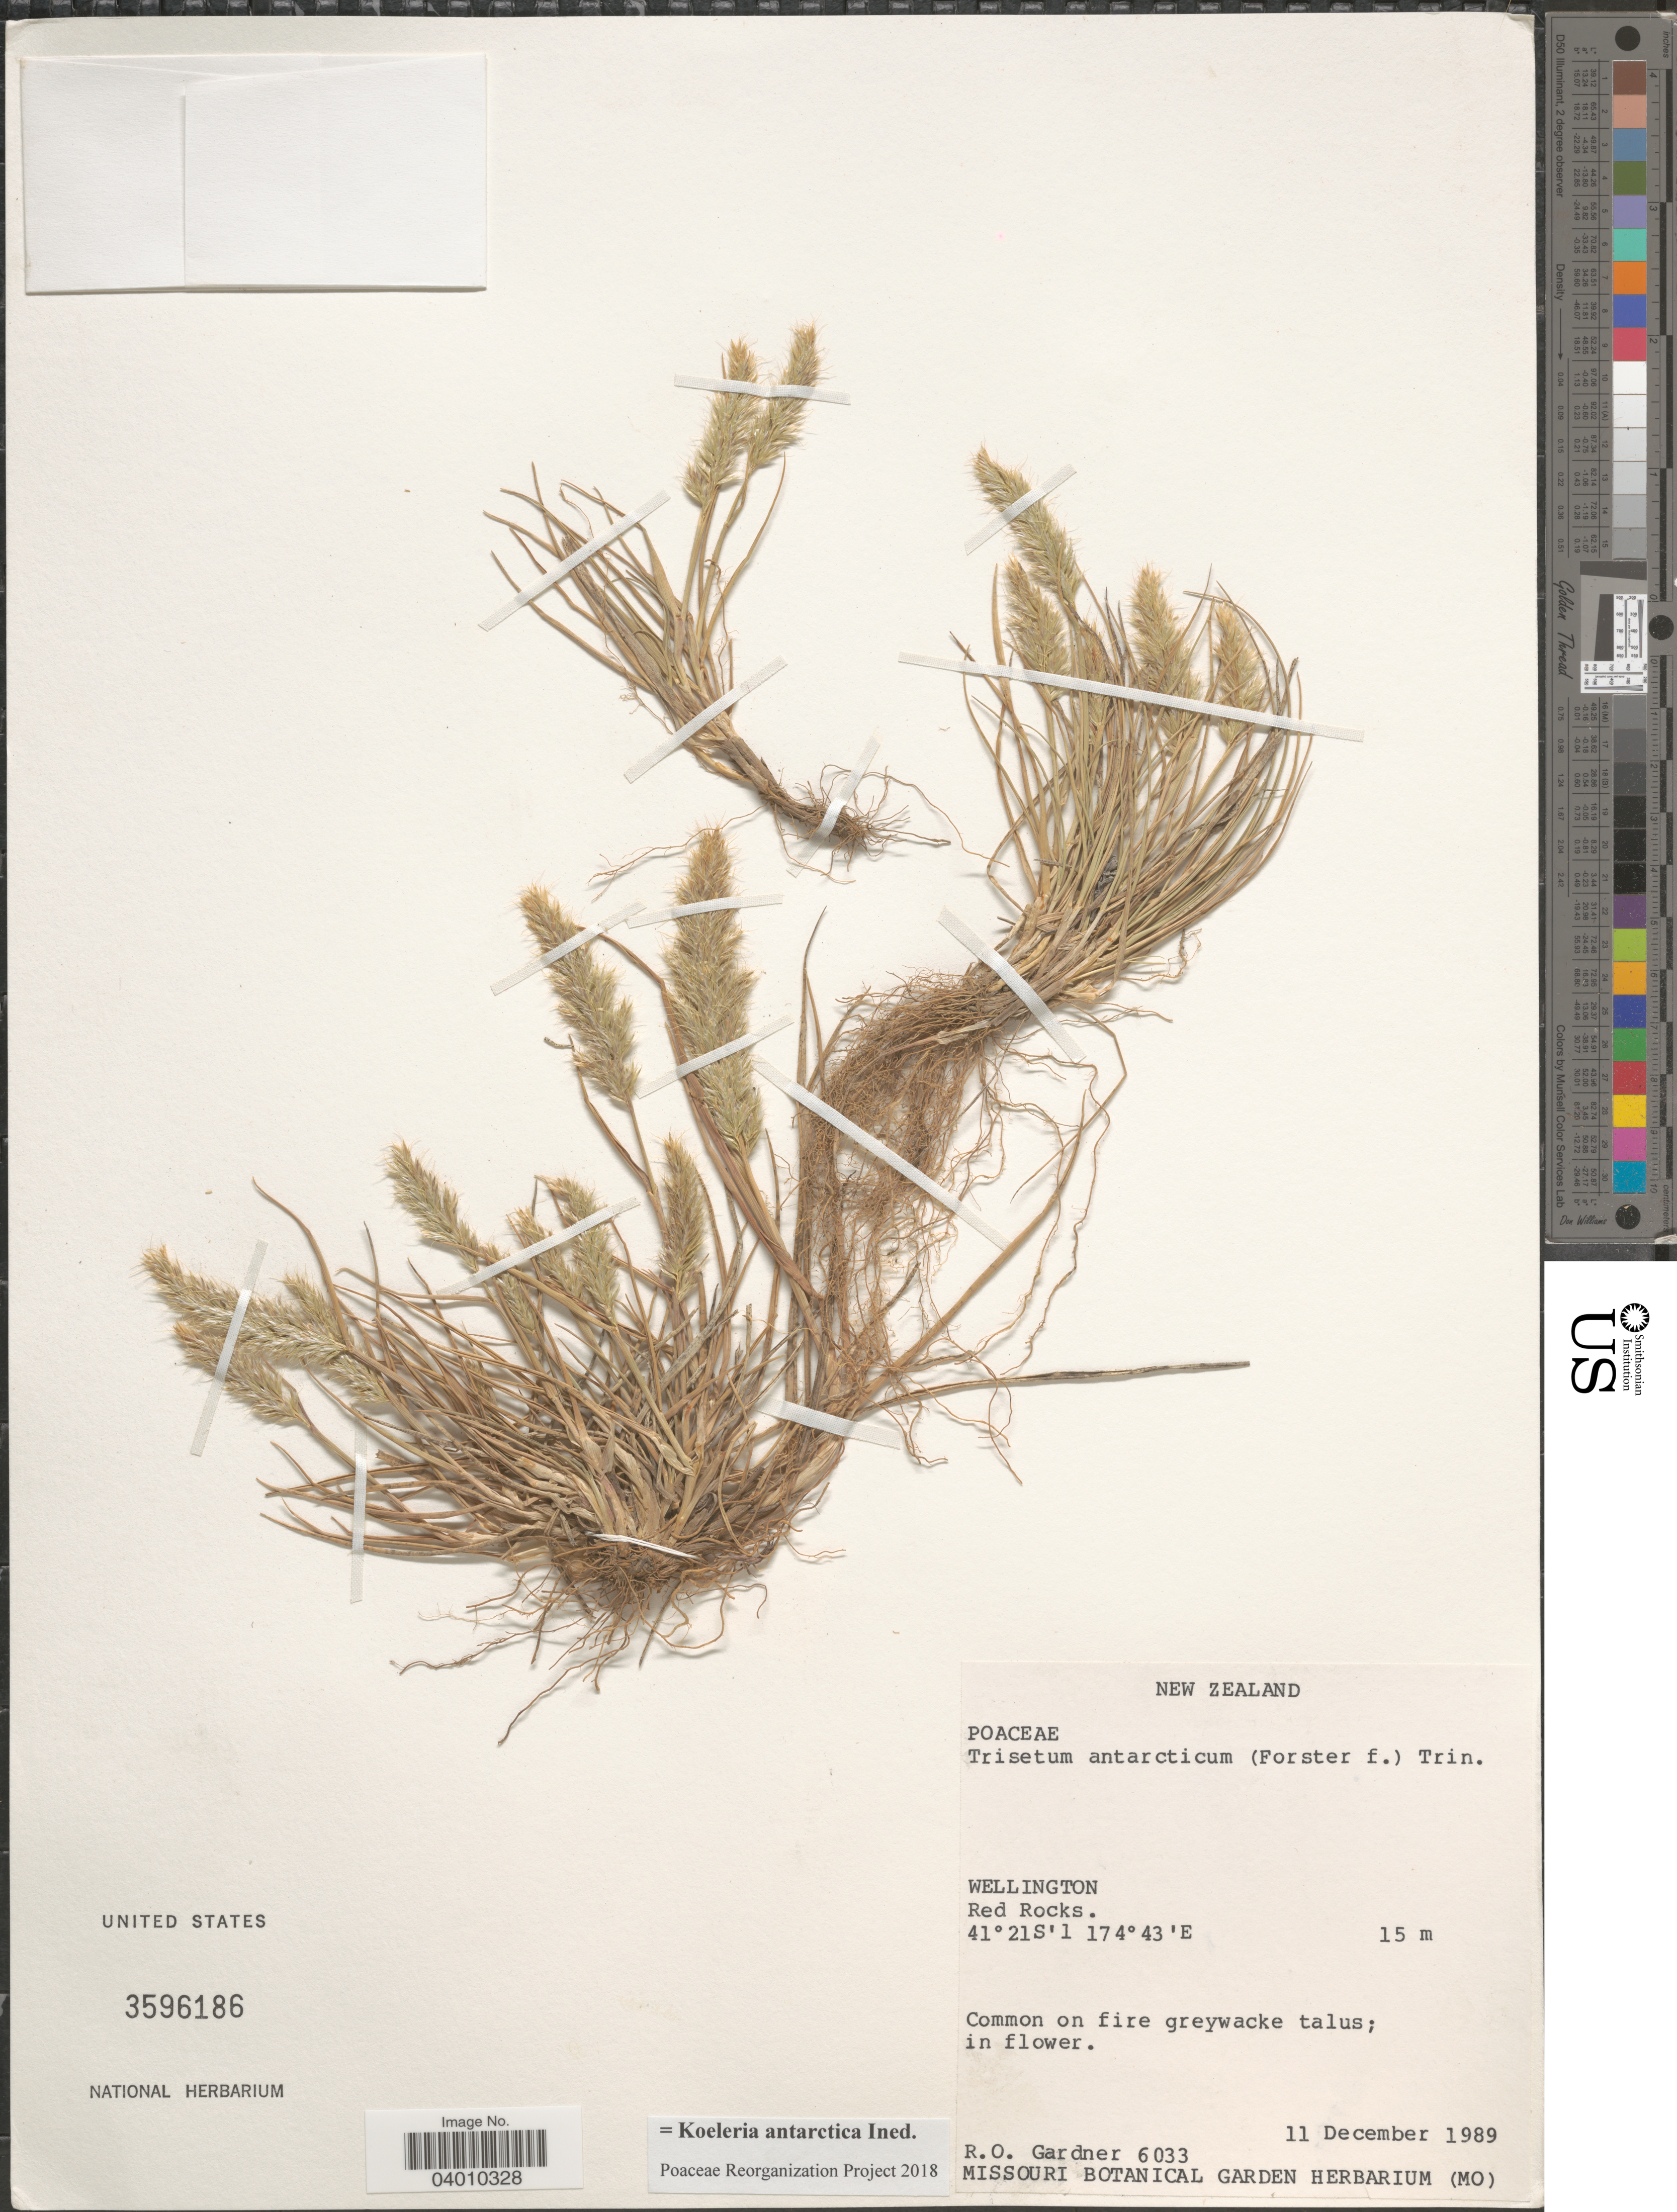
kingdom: Plantae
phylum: Tracheophyta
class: Liliopsida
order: Poales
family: Poaceae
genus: Koeleria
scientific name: Koeleria antarctica ined.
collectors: R. O. Gardner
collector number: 6033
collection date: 1989-12-11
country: New Zealand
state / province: Wellington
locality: Red Rocks.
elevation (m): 15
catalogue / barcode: US 3596186